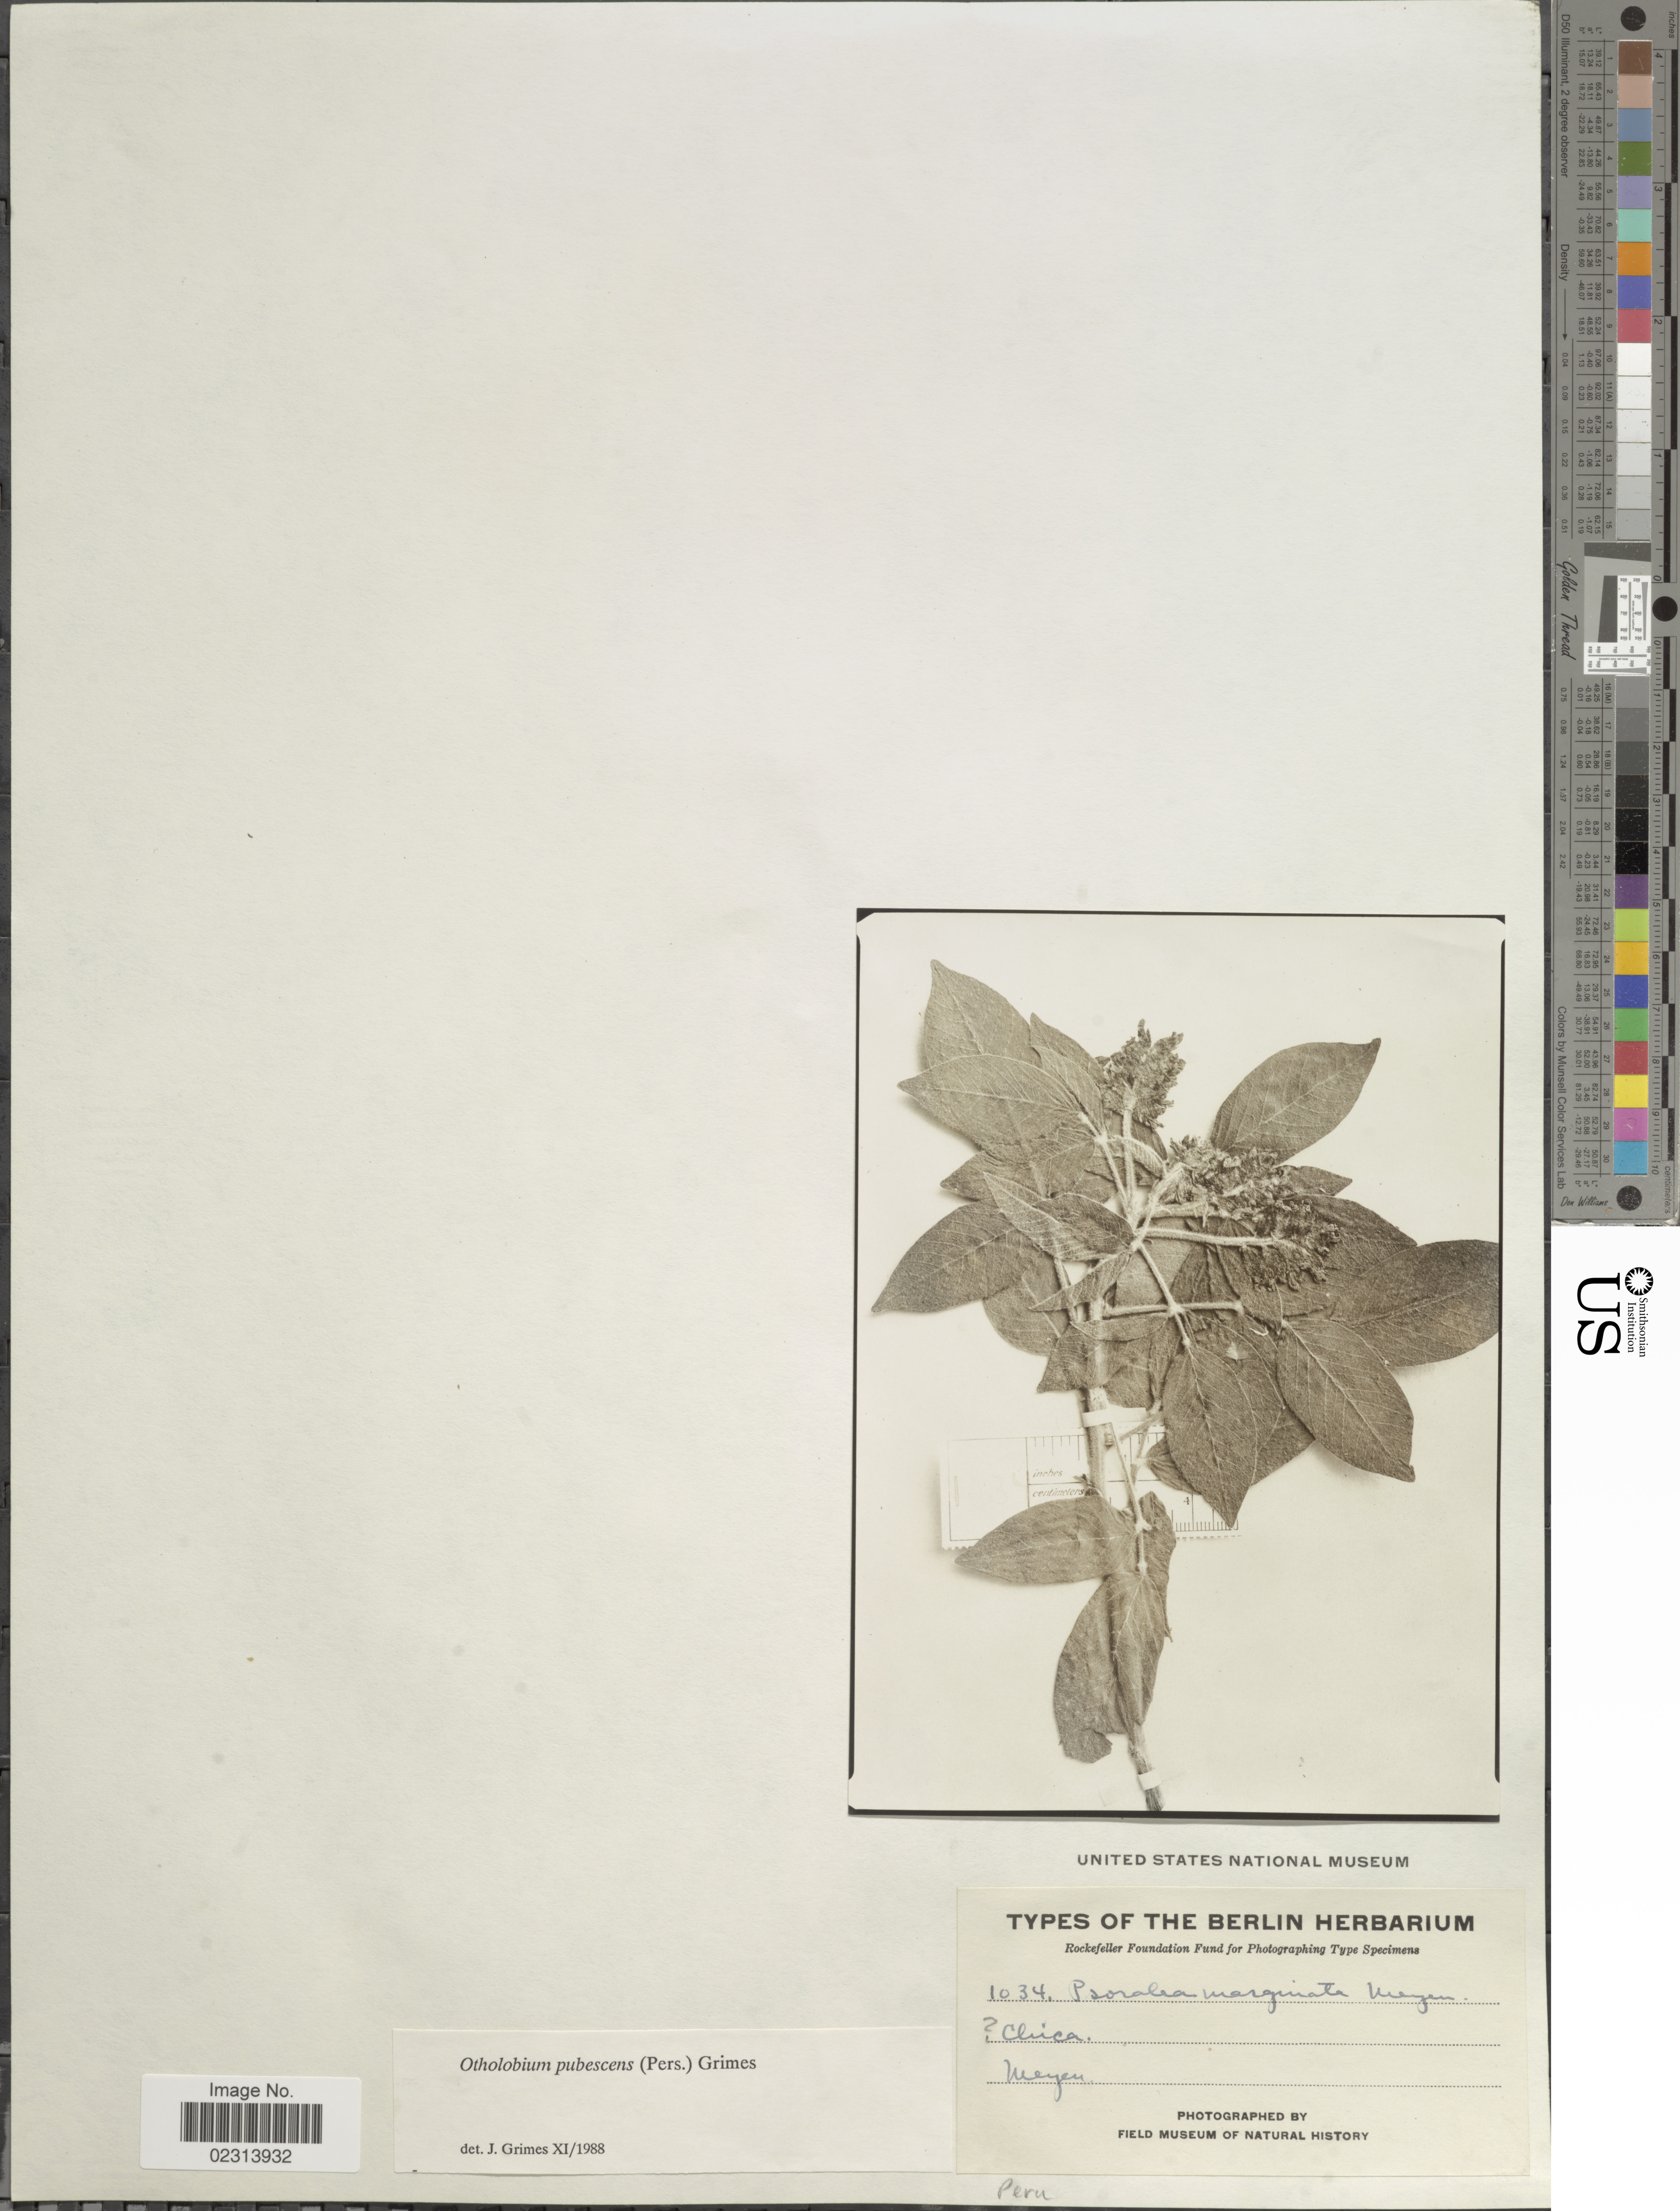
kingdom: Plantae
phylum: Tracheophyta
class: Magnoliopsida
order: Fabales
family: Fabaceae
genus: Otholobium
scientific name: Otholobium pubescens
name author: (Poir.) J.W. Grimes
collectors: Meyen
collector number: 1034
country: Peru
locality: Chica